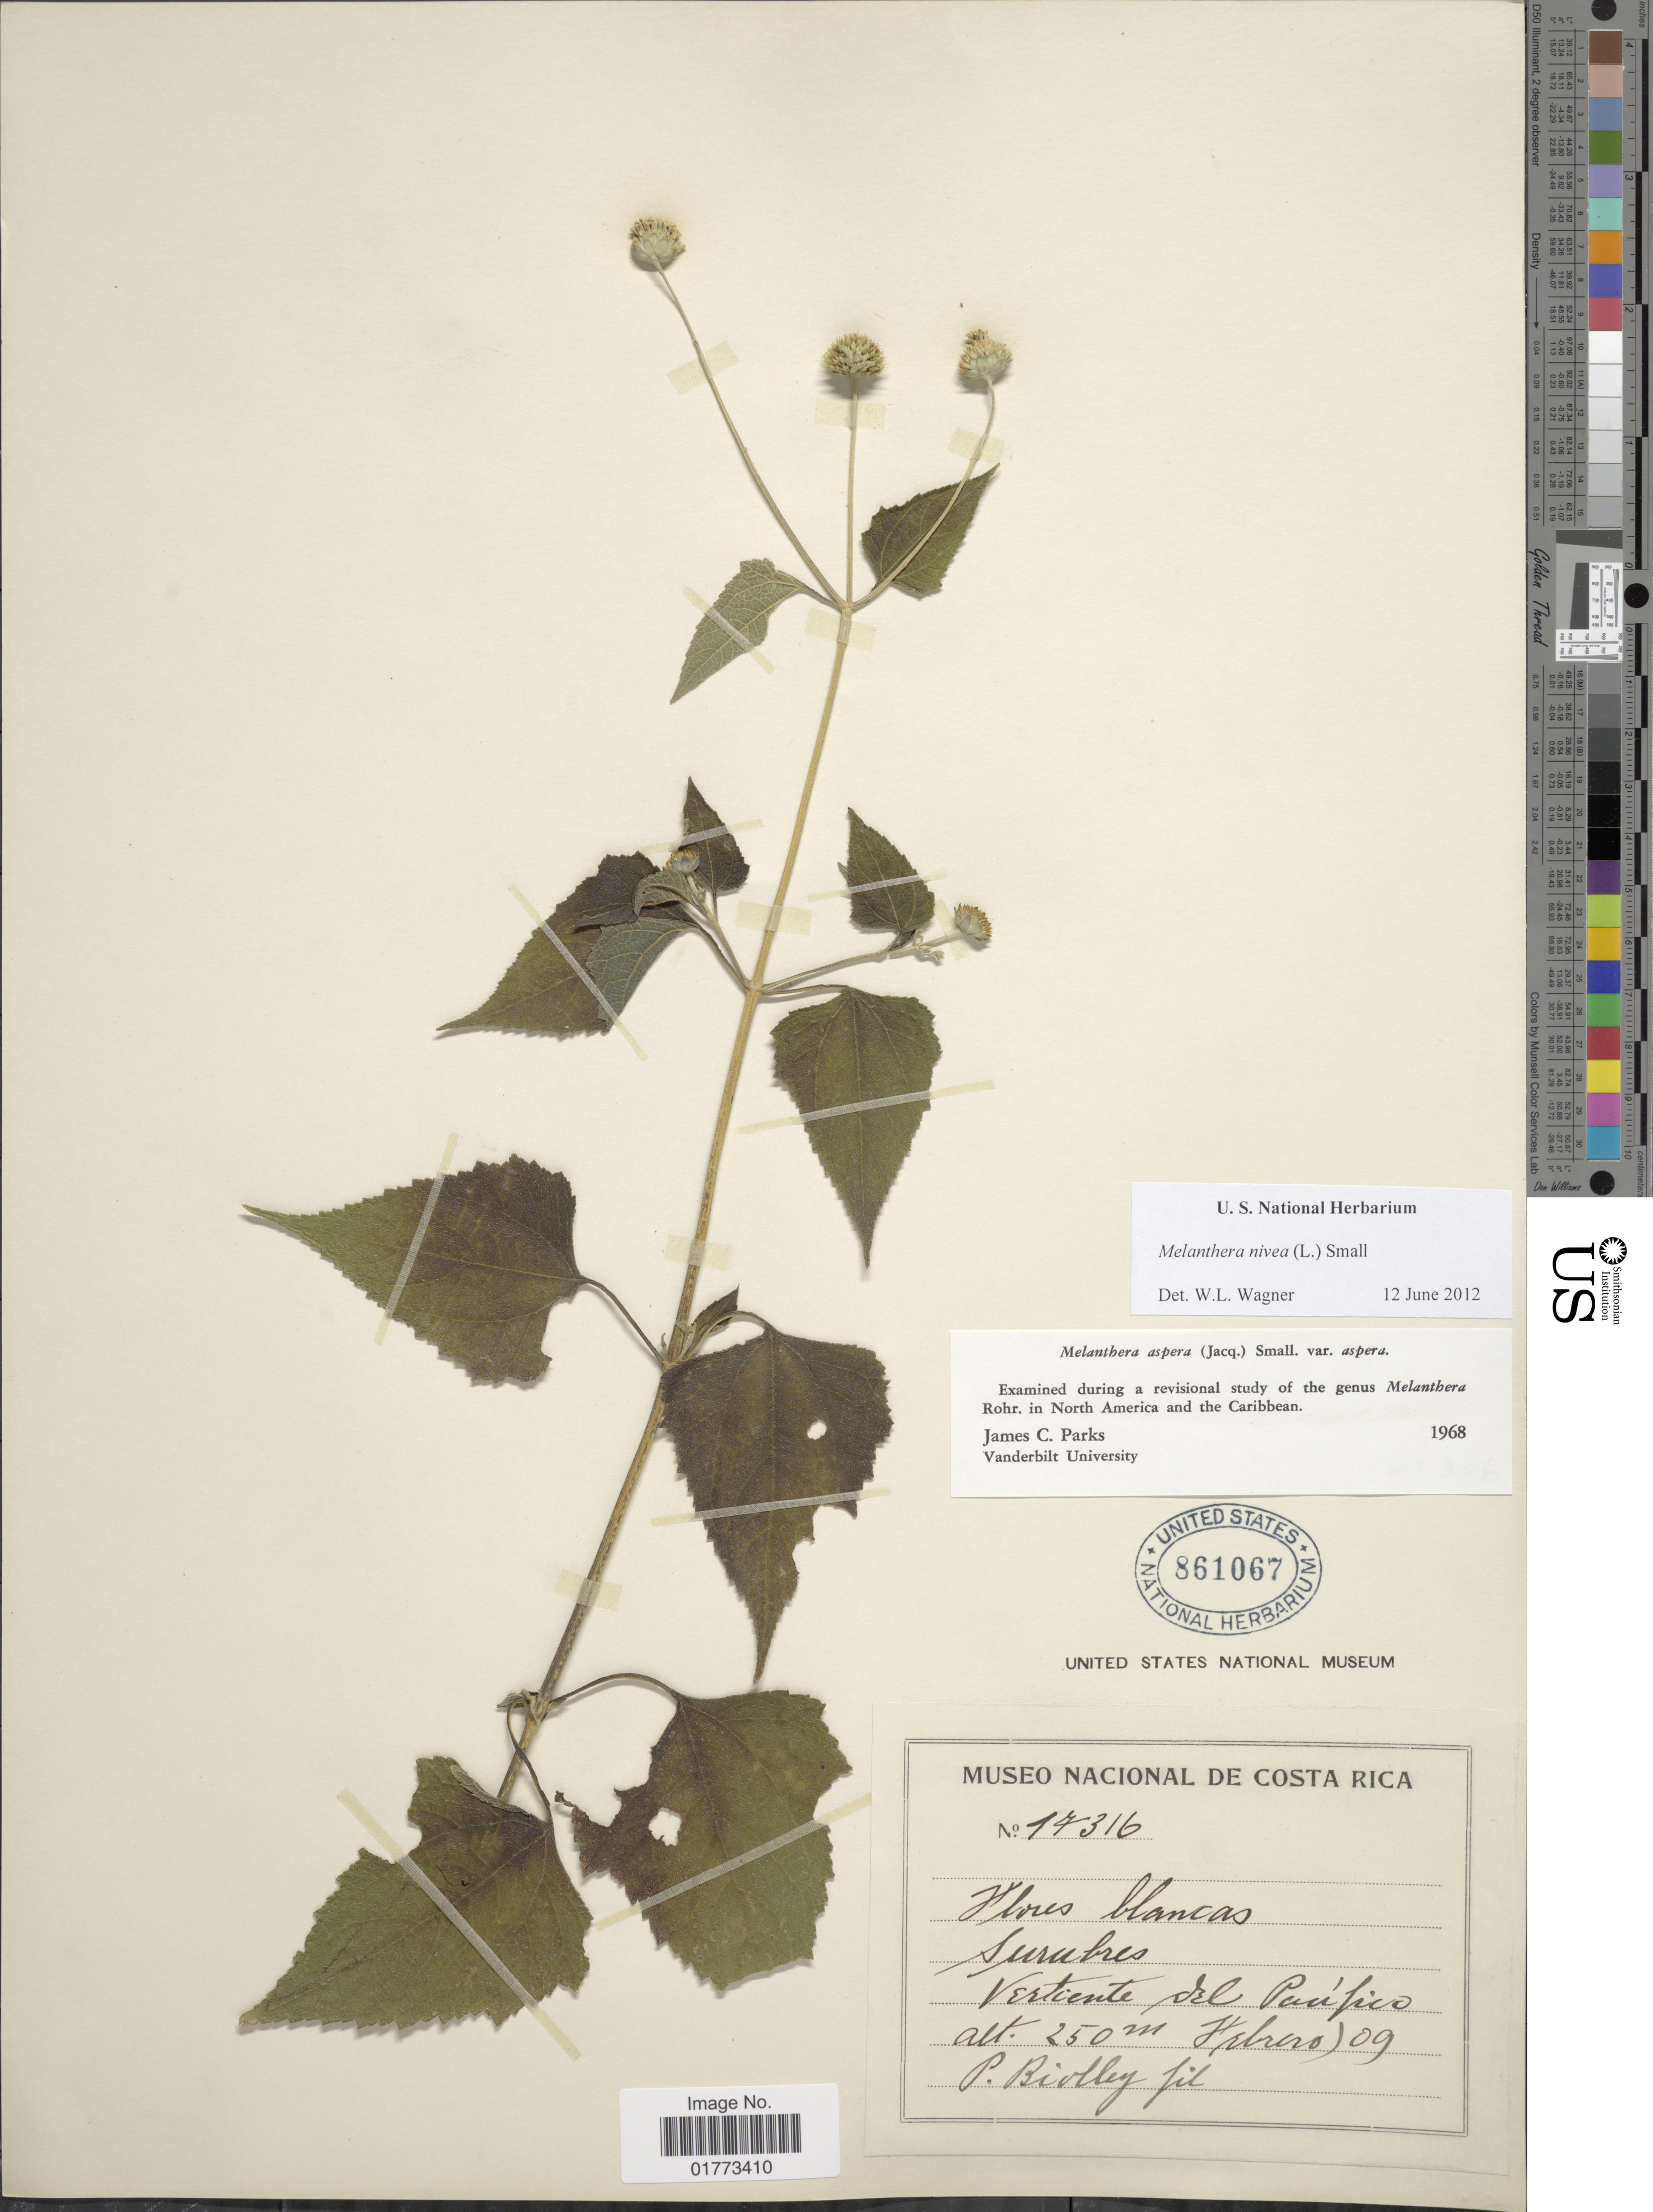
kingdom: Plantae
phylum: Tracheophyta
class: Magnoliopsida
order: Asterales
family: Asteraceae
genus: Melanthera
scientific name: Melanthera nivea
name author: (L.) Small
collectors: P. Ridley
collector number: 14316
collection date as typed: Transcribed d/m/y: /2/9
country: Costa Rica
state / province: Puntarenas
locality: Vertiente del Pacífico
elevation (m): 250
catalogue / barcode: US 861067